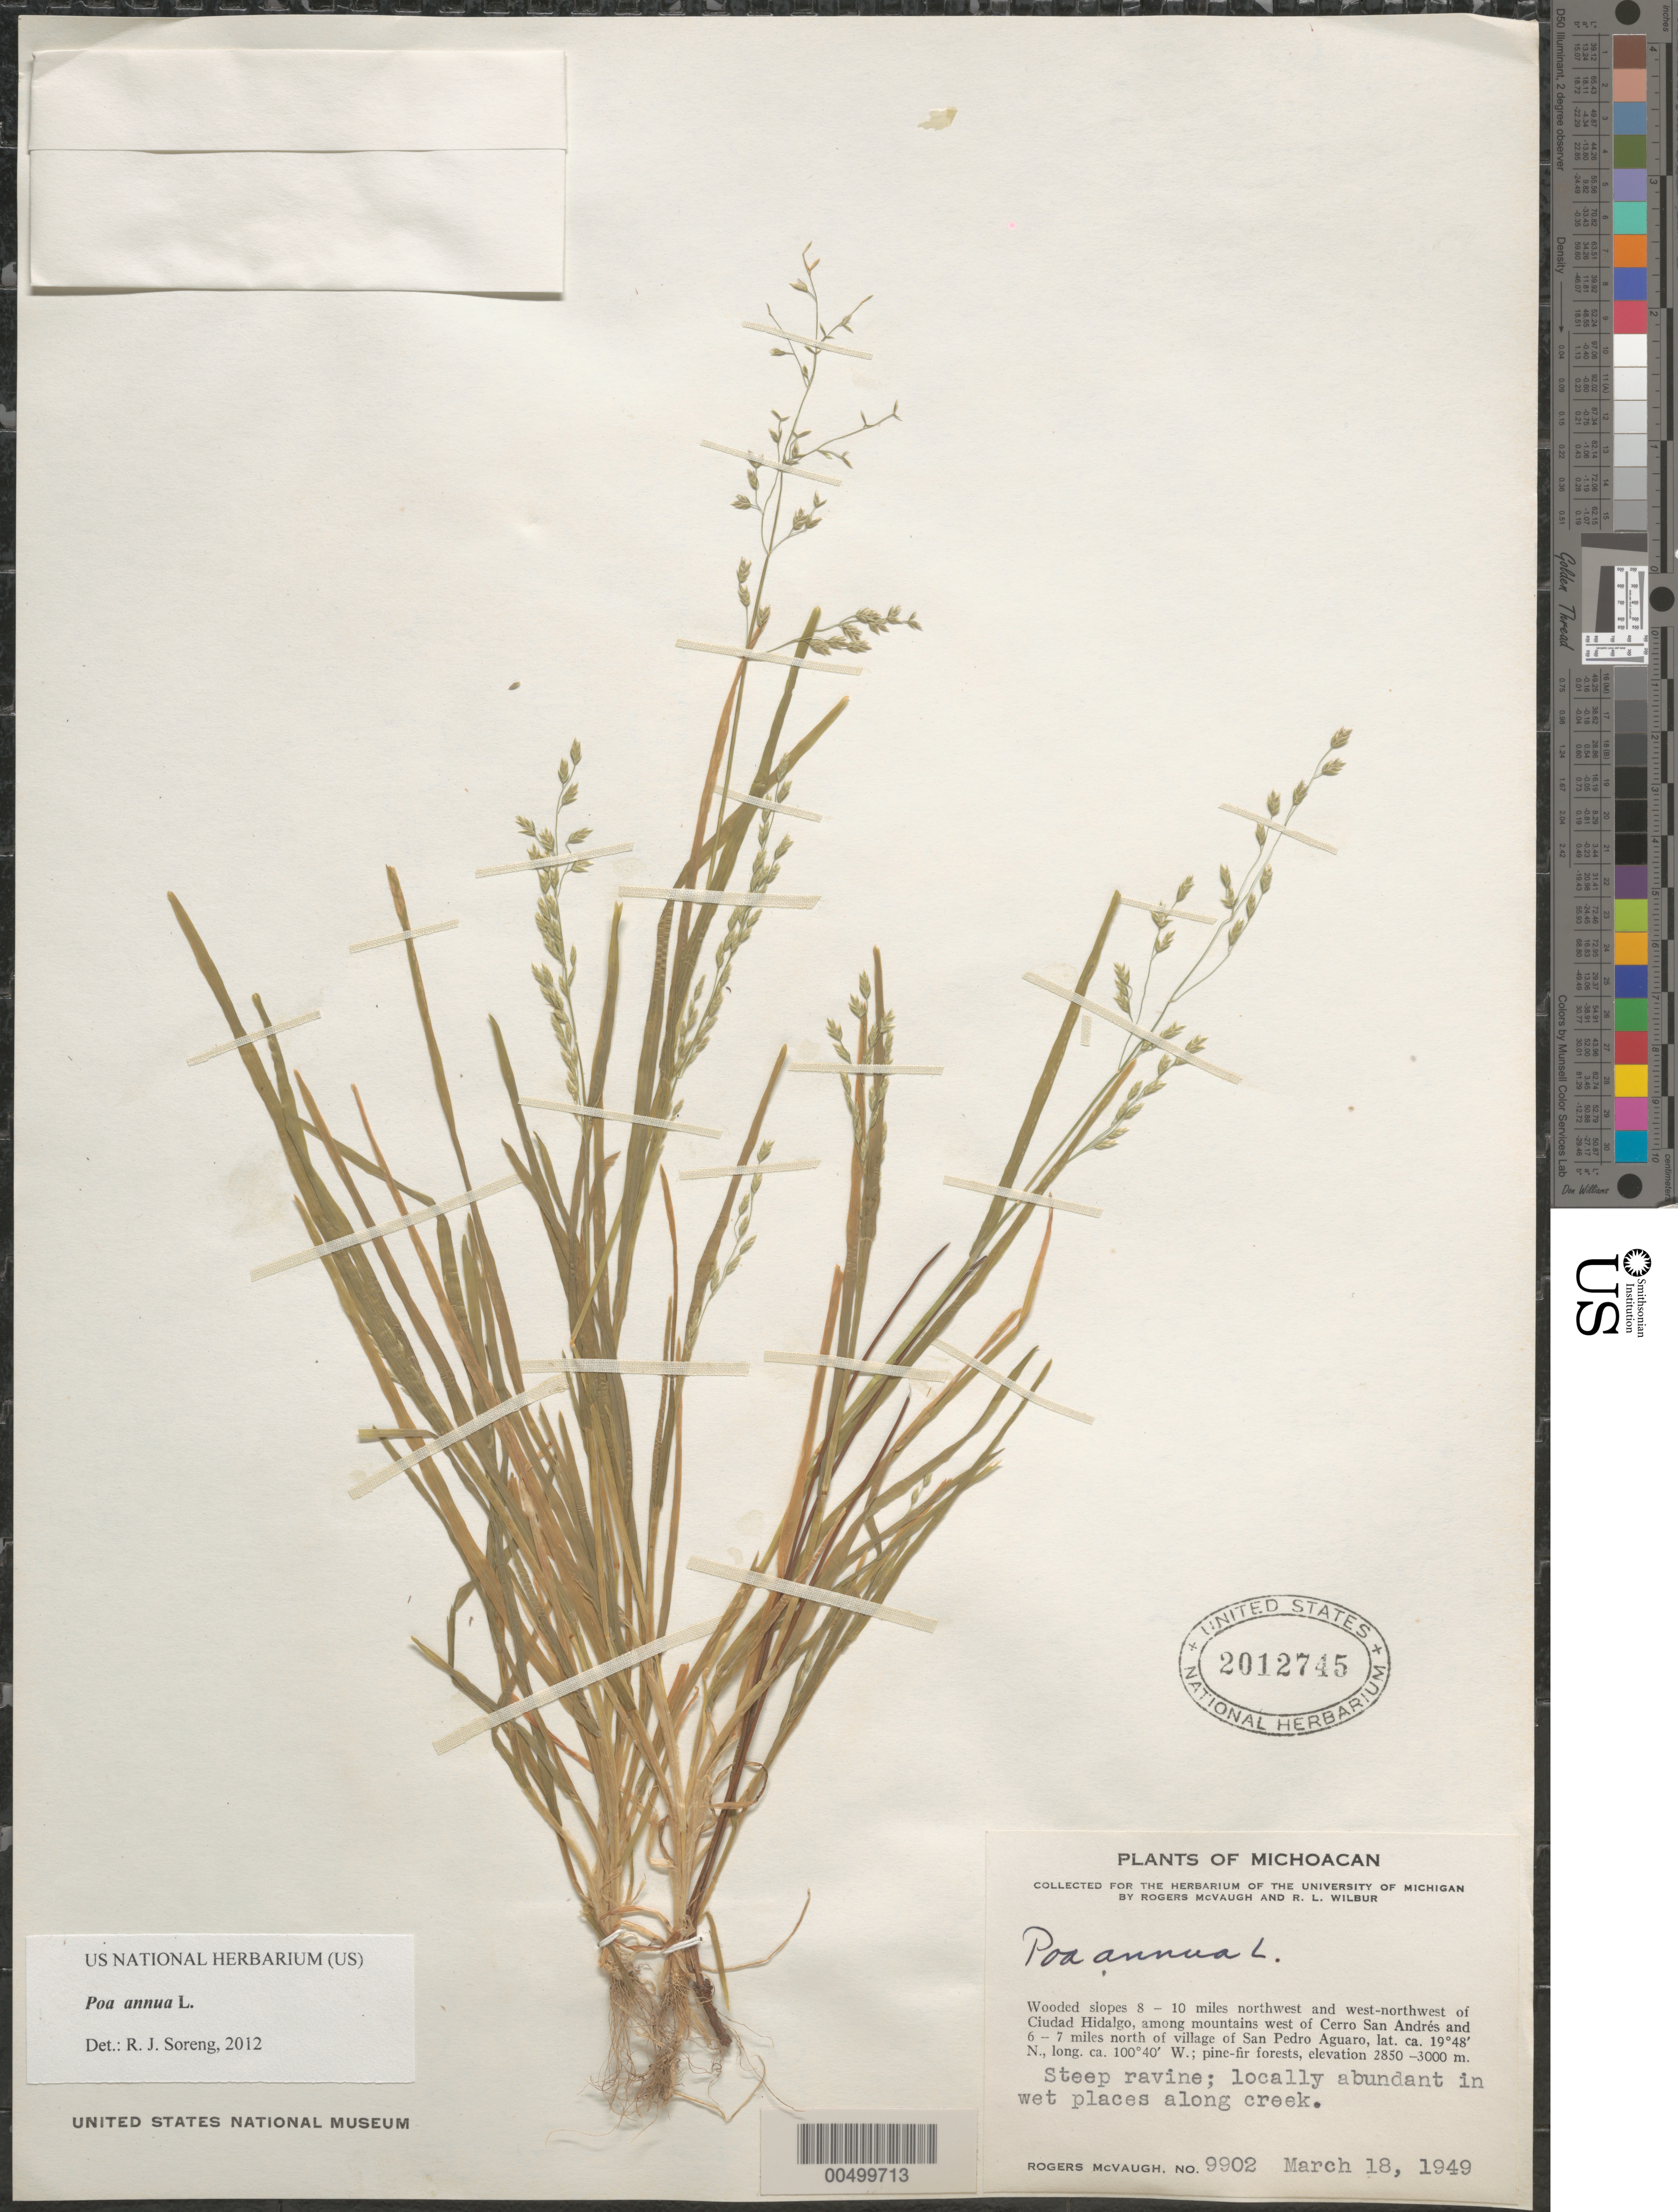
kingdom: Plantae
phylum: Tracheophyta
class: Liliopsida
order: Poales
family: Poaceae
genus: Poa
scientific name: Poa annua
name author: L.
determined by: Soreng, Robert J., Research Associate (BOT), Smithsonian Institution - National Museum of Natural History (UNITED STATES)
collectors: R. McVaugh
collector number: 9902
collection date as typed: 18 Mar 1949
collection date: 1949-03-18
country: Mexico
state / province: Michoacán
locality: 8-10 mi NW & WNW of Ciudad Hidalgo, among mts W of Cerro San Andres & 6-7 mi N of village of San Pedro Aguaro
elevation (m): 2850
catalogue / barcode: US 2012745